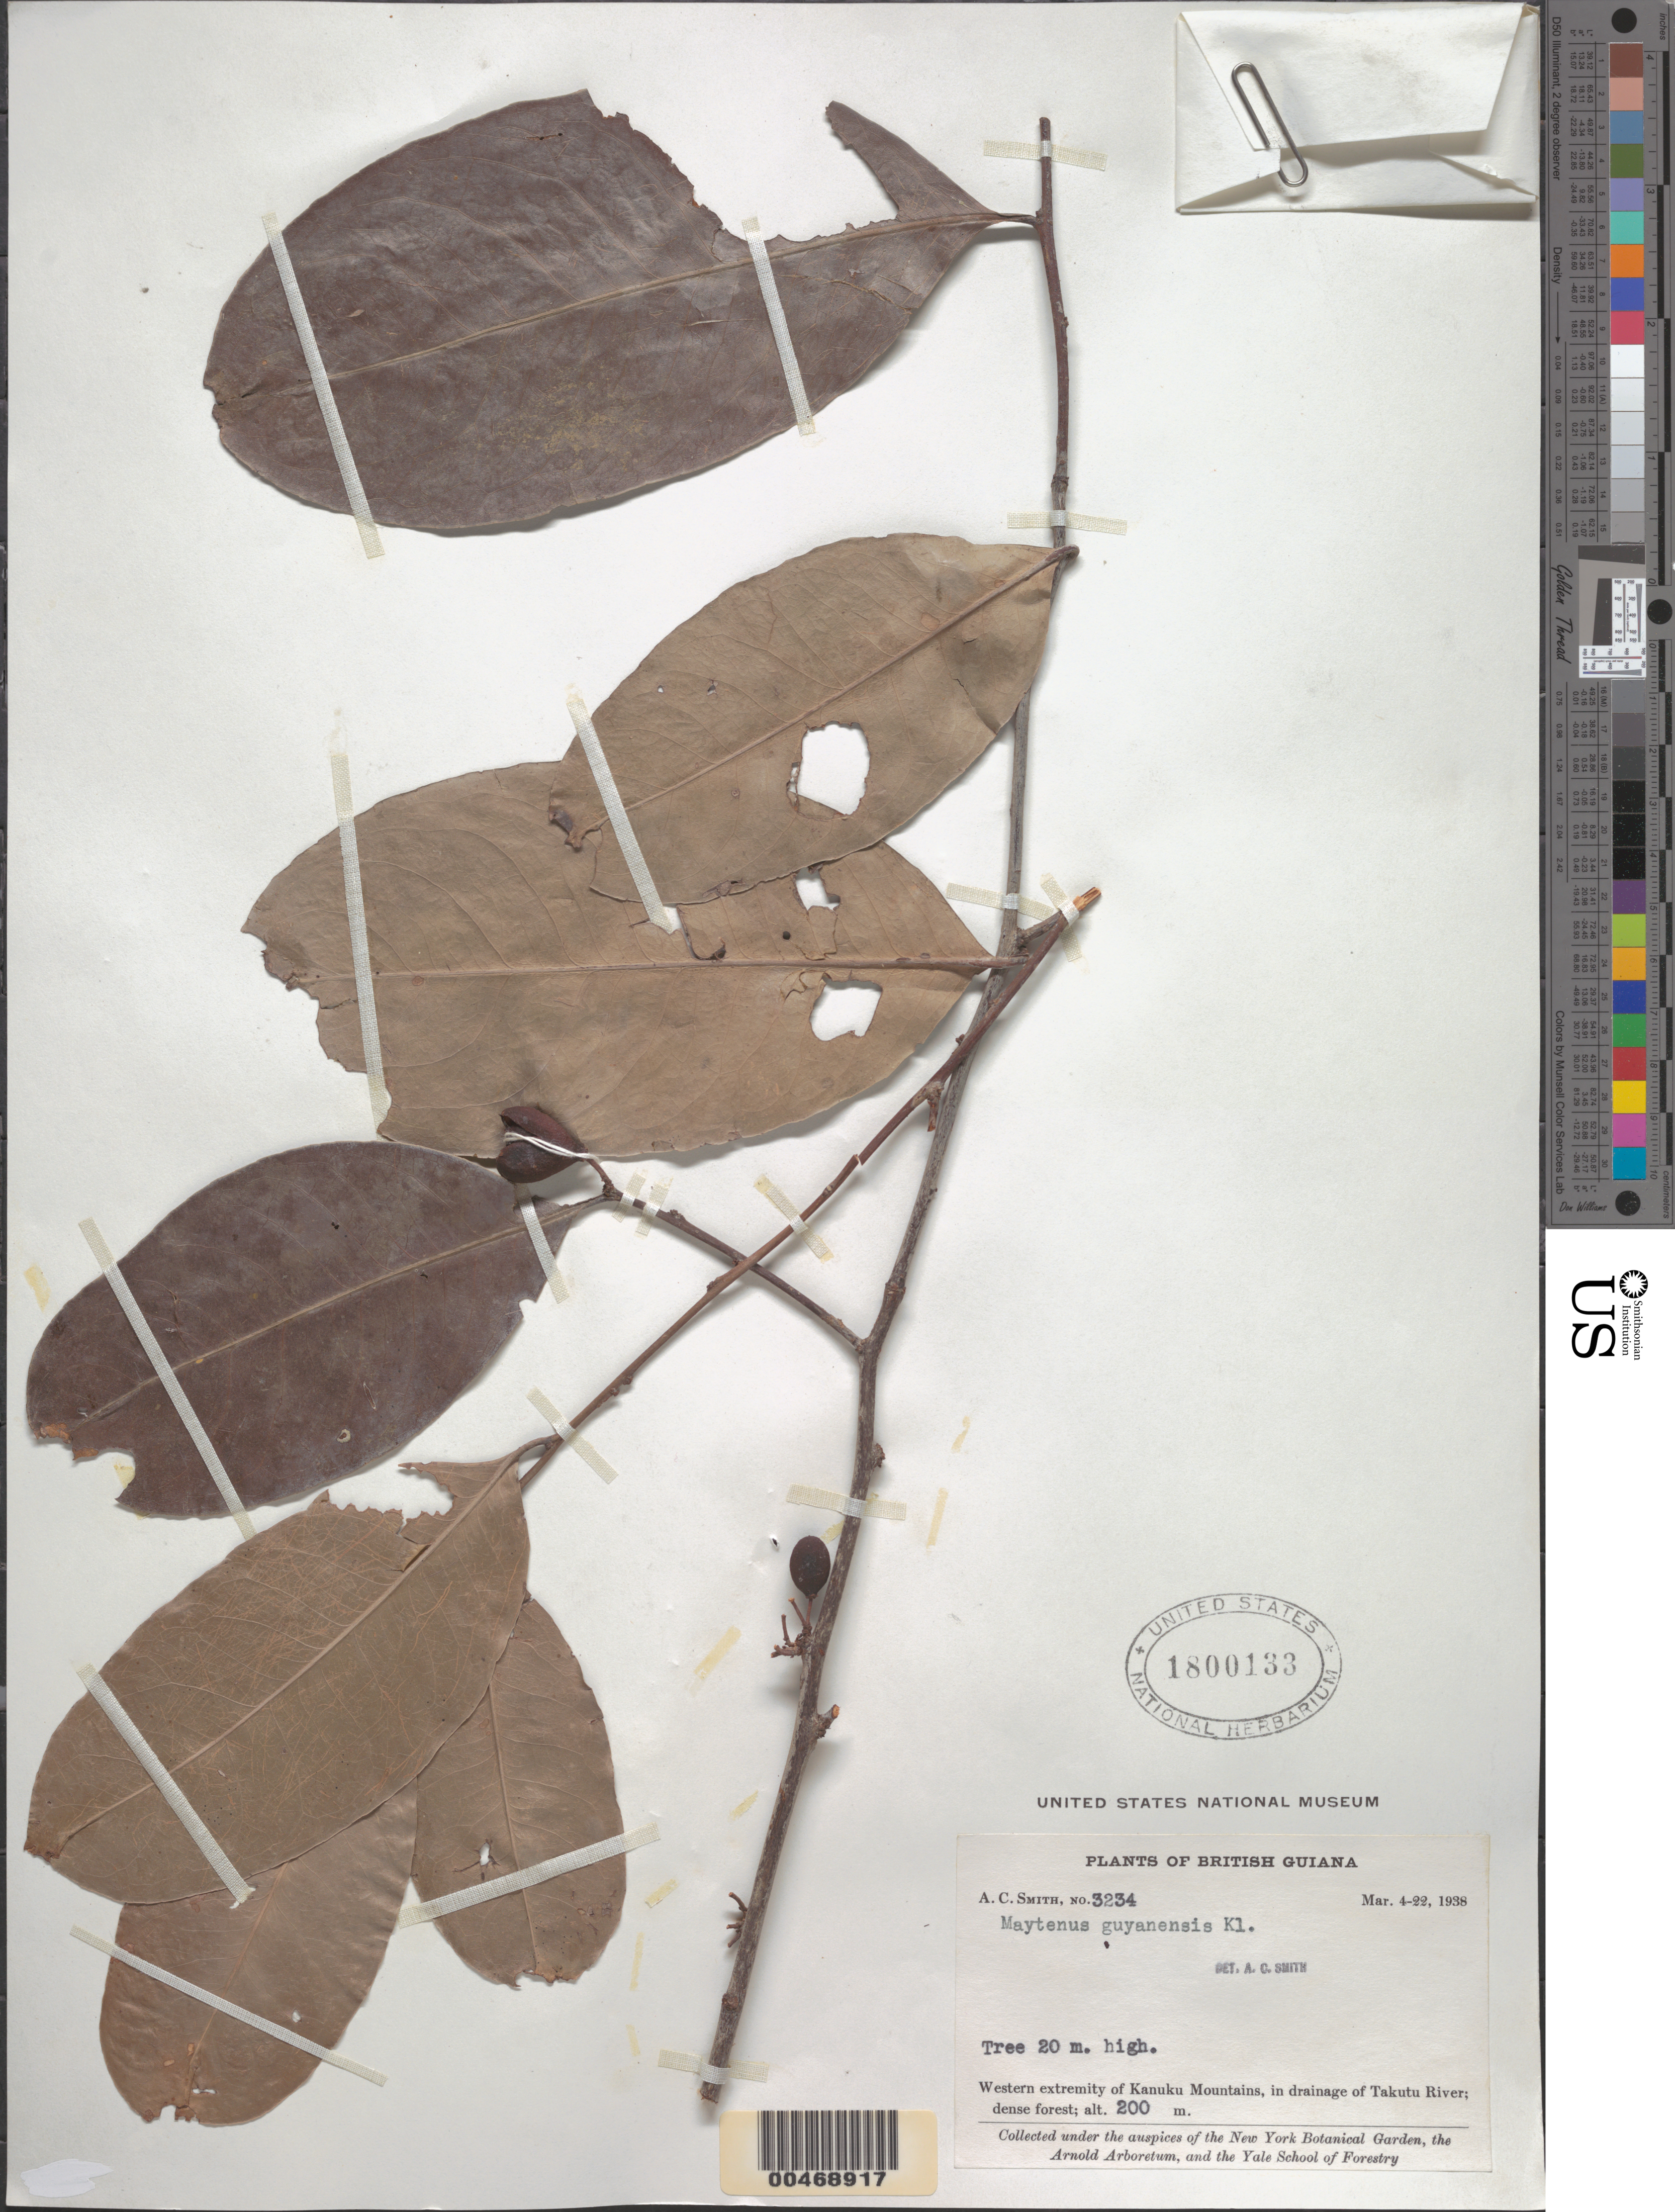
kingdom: Plantae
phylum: Tracheophyta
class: Magnoliopsida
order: Celastrales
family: Celastraceae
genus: Maytenus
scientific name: Maytenus guyanensis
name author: Klotzsch ex Reissek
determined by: Liesner, R. L.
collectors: A. C. Smith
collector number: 3234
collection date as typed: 4-Mar-38 to 22-Mar-38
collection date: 1938-03-04/1938-03-22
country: Guyana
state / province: U. Takutu-U. Essequibo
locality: Kanuku Mts., drainage of Takutu R., western extremity of Kanuku Mountains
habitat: Dense forest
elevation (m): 200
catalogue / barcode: US 1800133